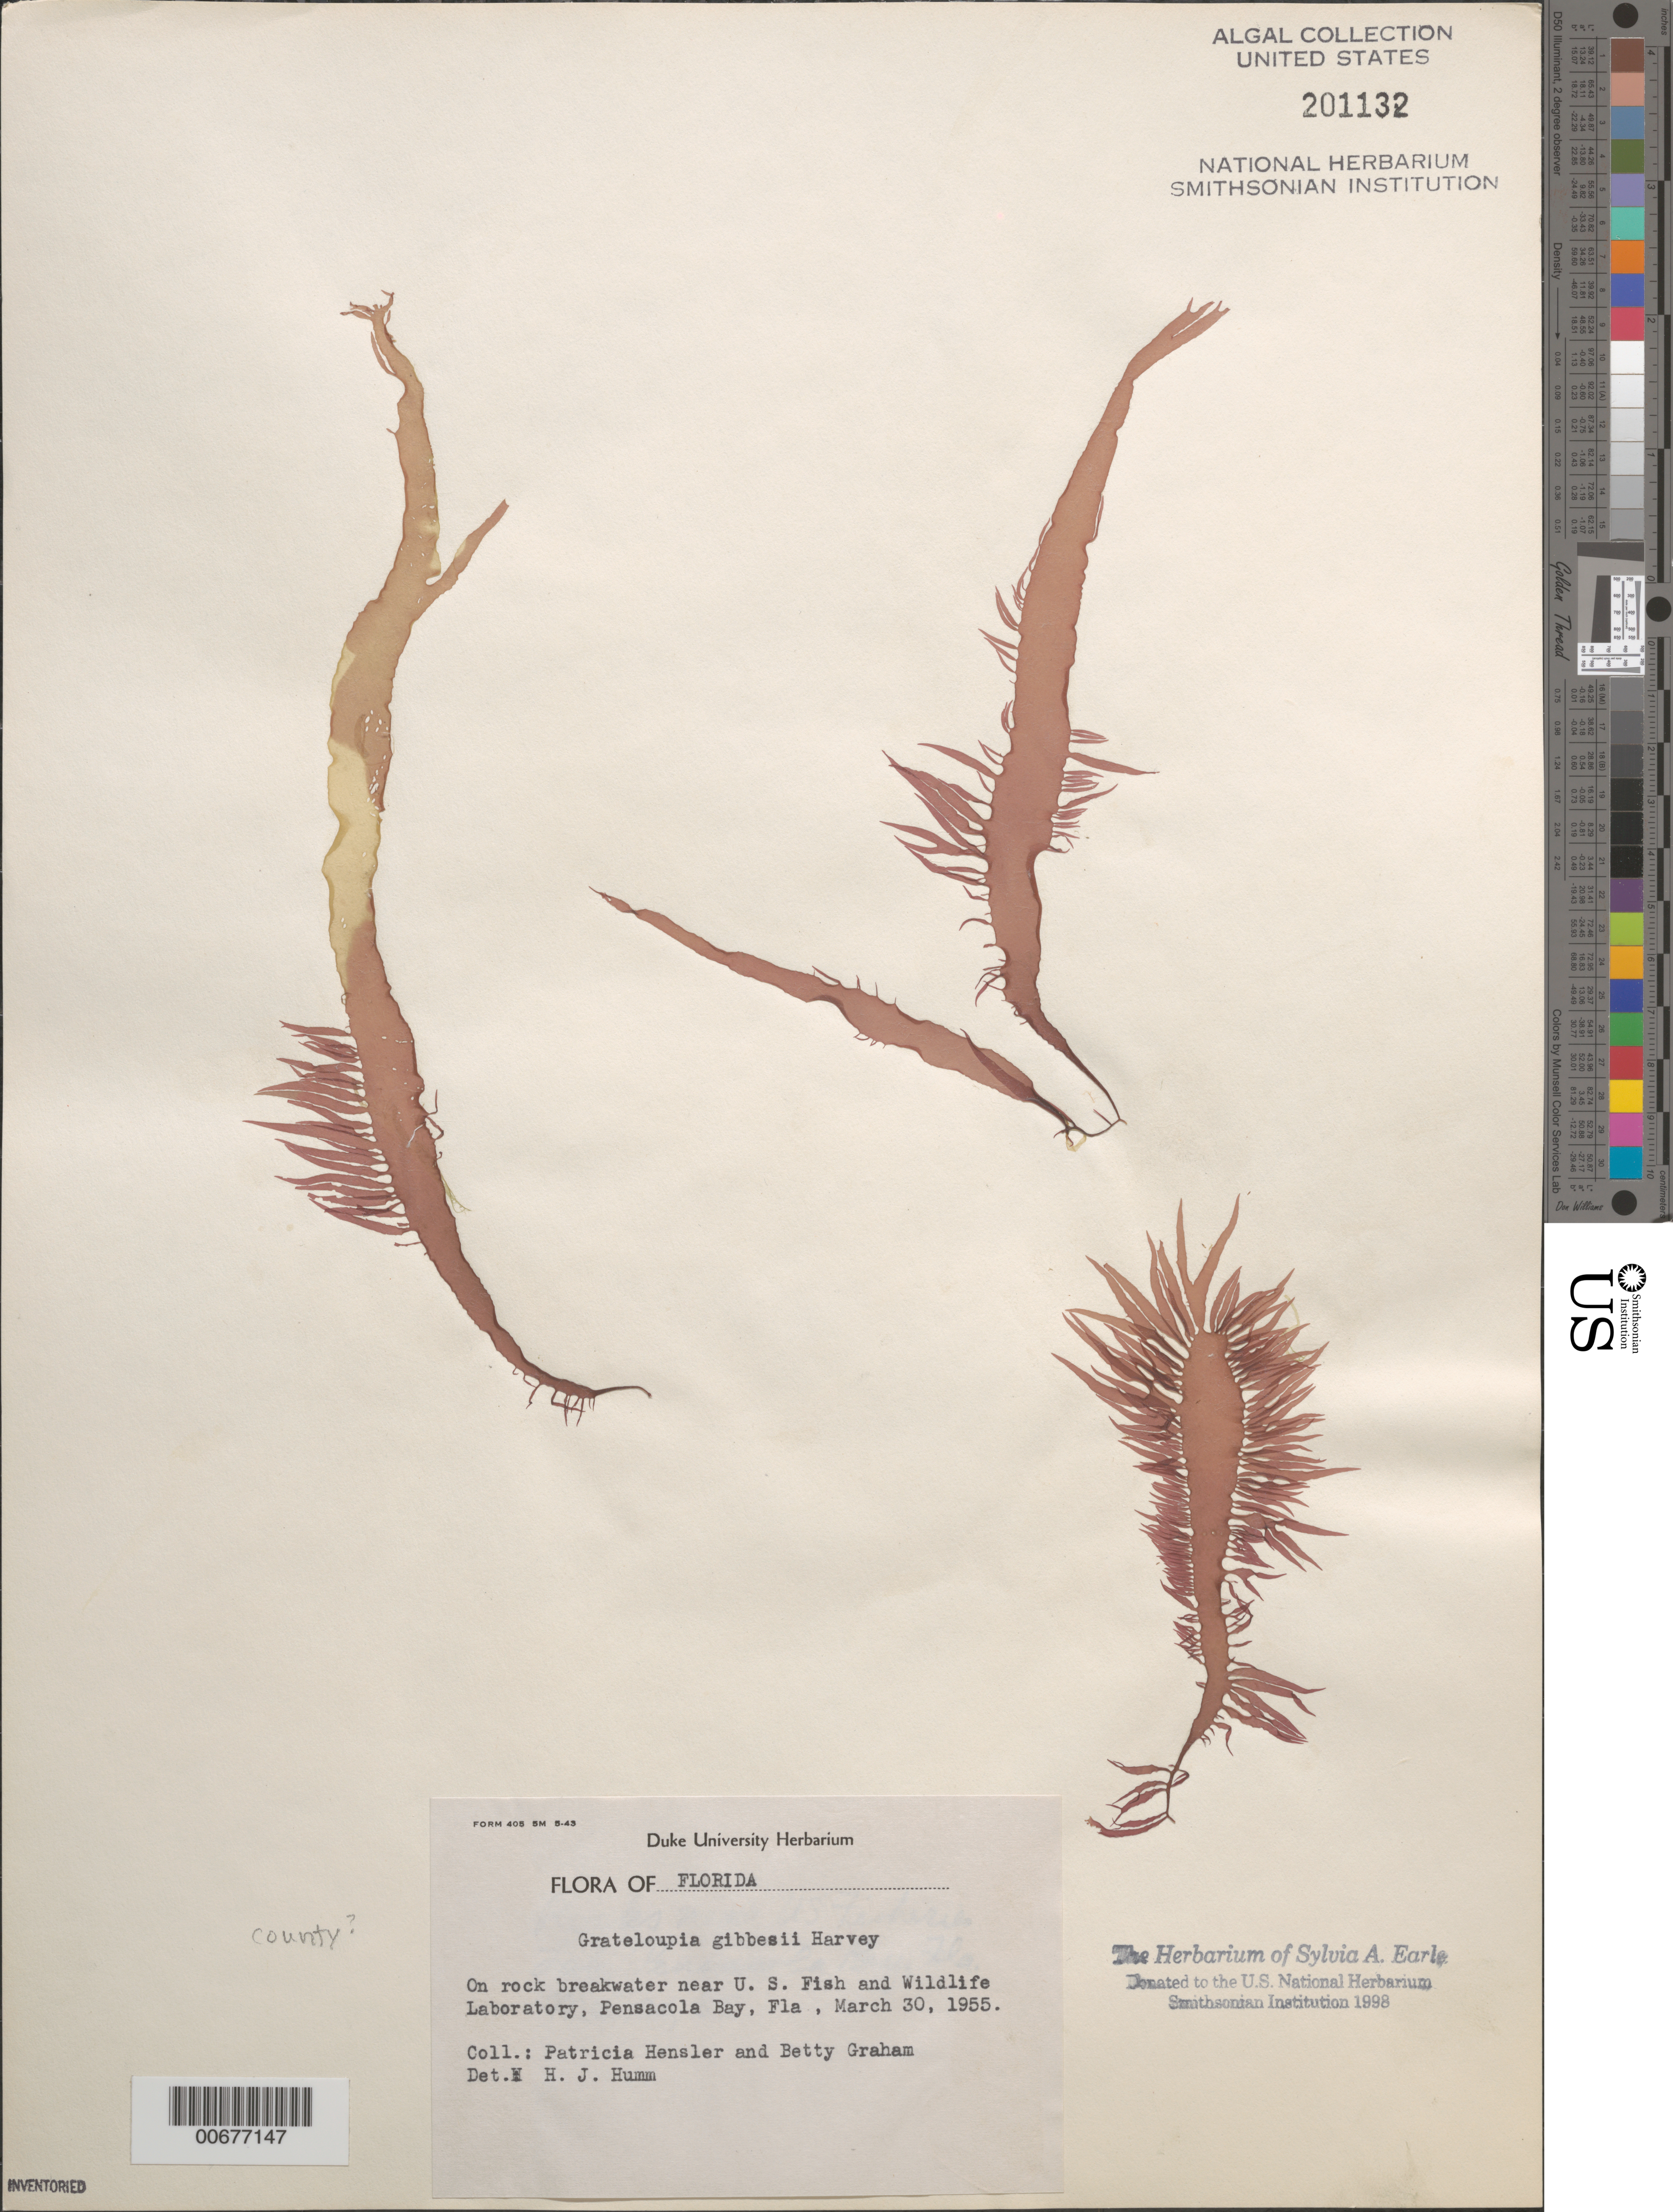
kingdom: Plantae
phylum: Rhodophyta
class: Florideophyceae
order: Halymeniales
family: Halymeniaceae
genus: Phyllymenia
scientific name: Phyllymenia gibbesii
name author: (Harvey) S.-M. Lin et al.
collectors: P. Hensler & B. Graham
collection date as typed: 30 Mar 1955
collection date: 1955-03-30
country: United States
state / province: Florida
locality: Pensacola Bay, breakwater near U.S. Fish and Wildlife Laboratory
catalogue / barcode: US 201132